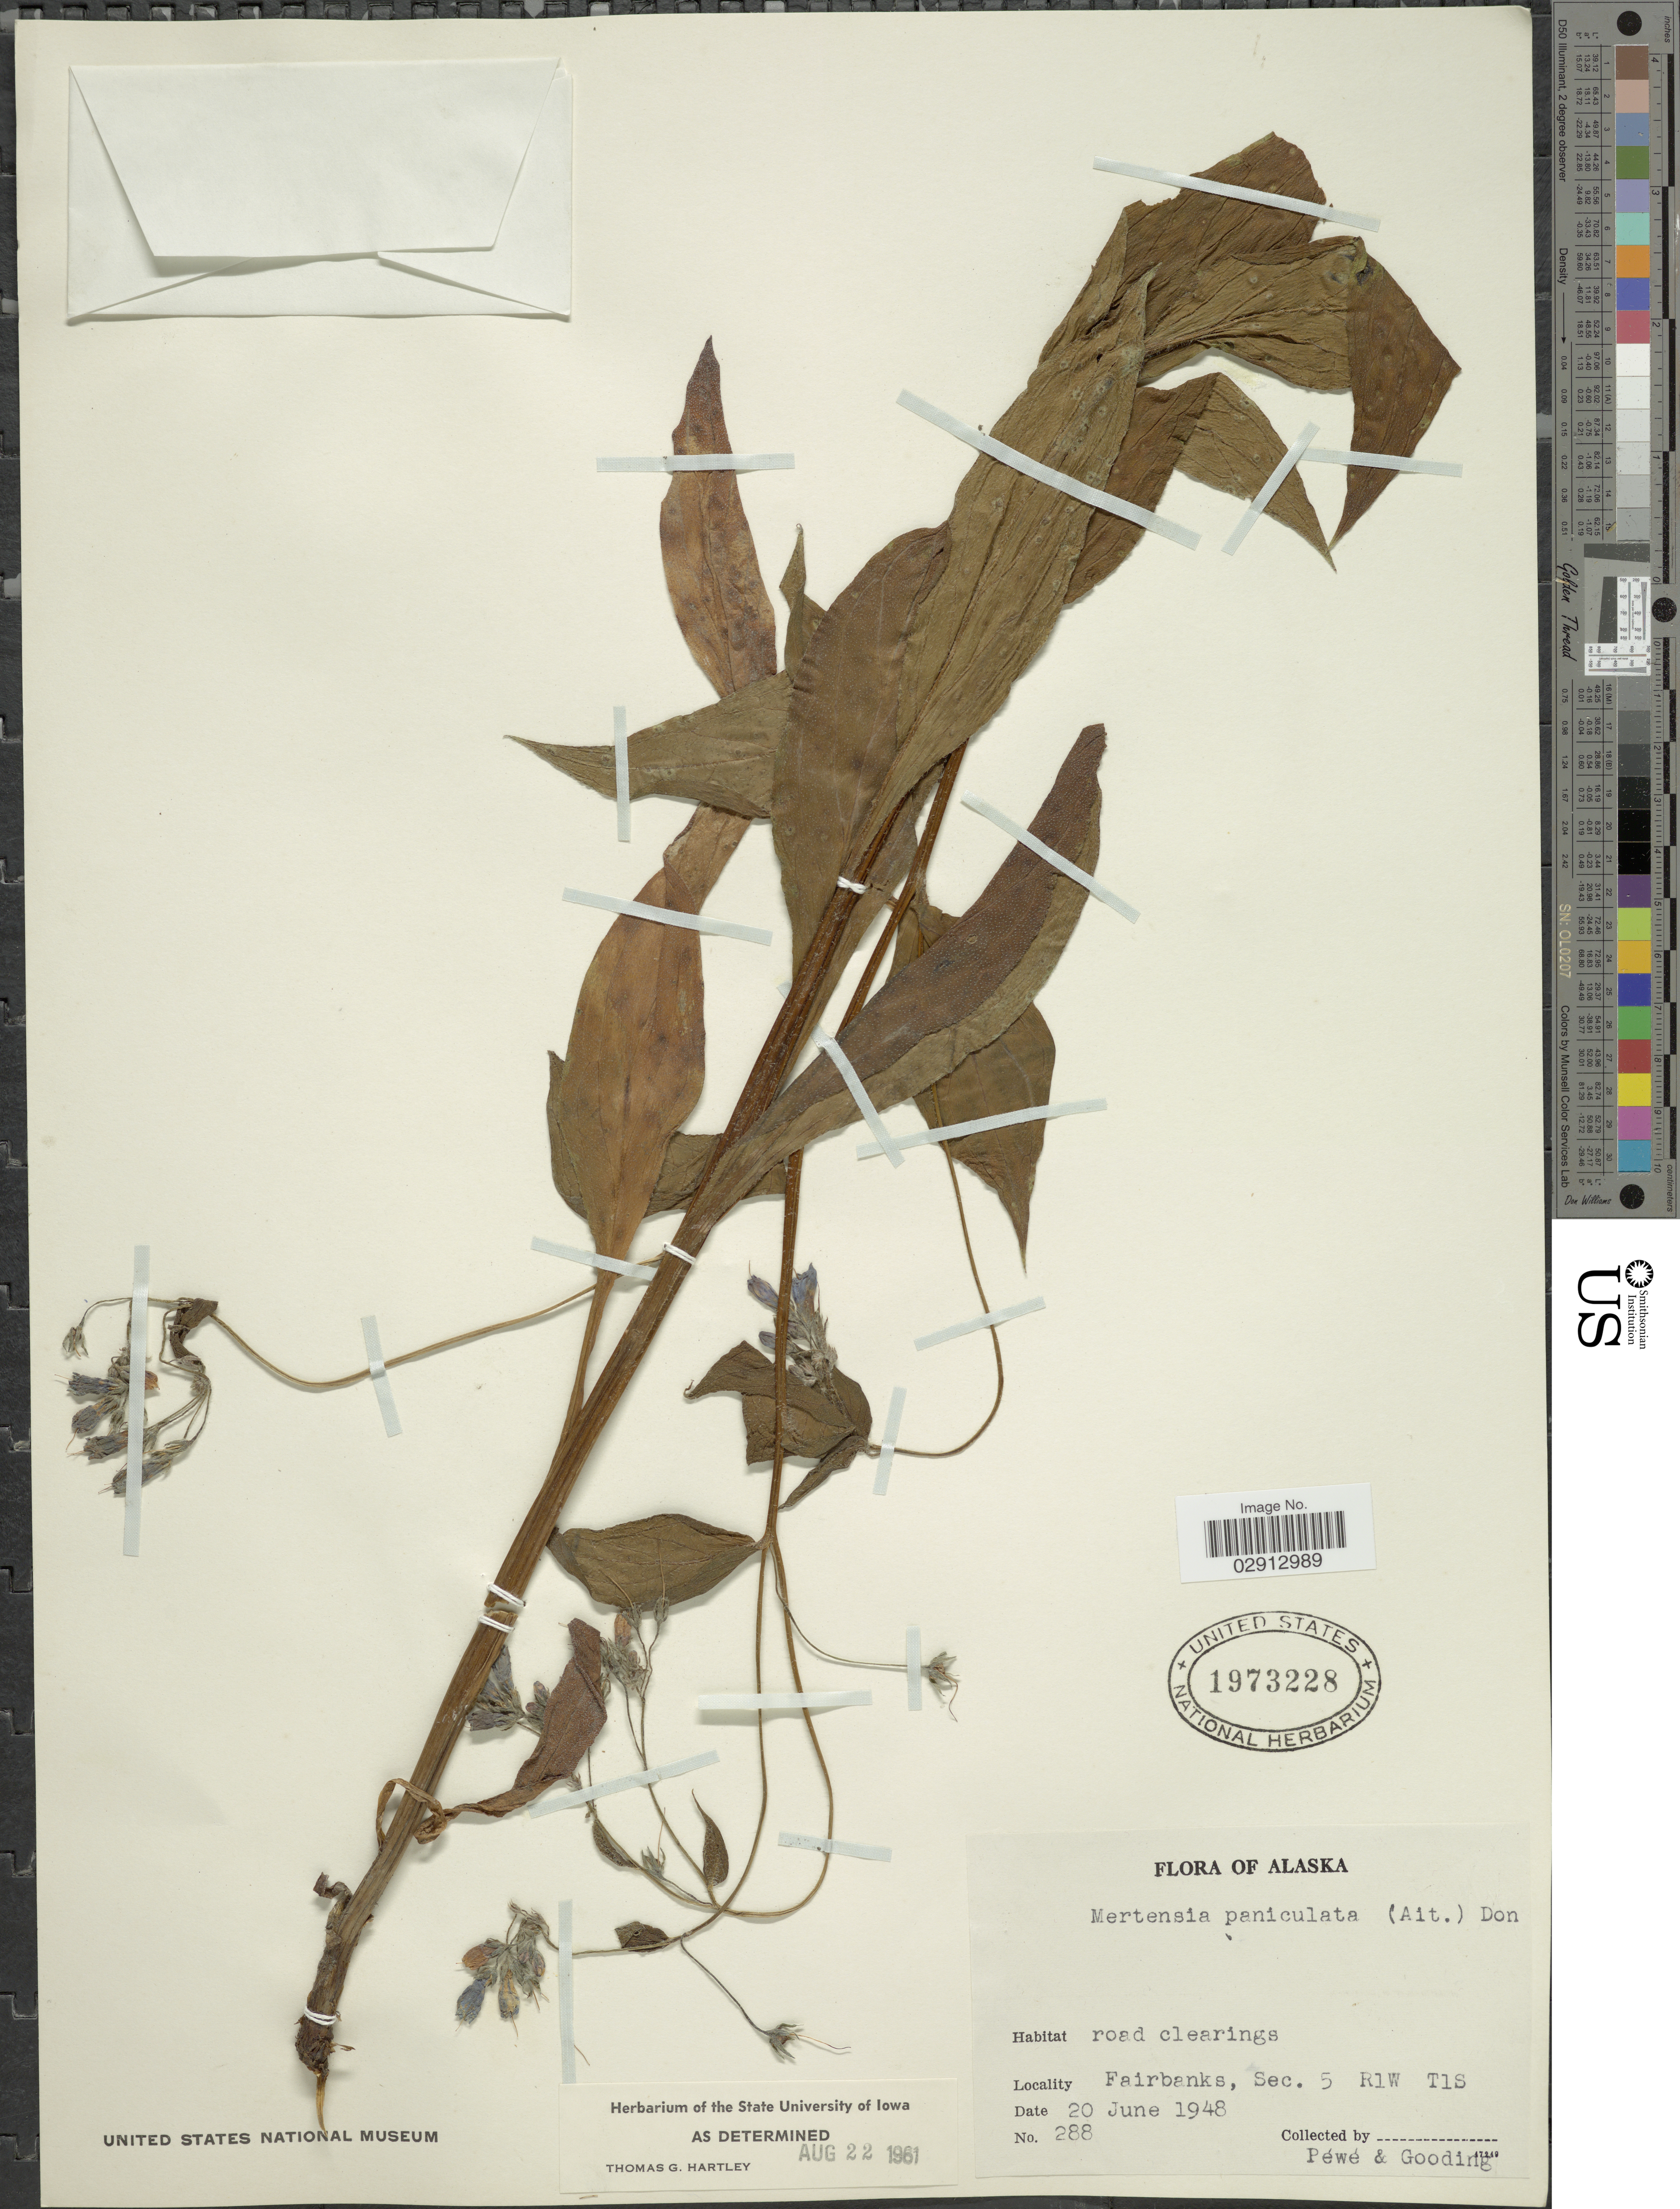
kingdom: Plantae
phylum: Tracheophyta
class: Magnoliopsida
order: Boraginales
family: Boraginaceae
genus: Mertensia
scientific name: Mertensia paniculata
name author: (Aiton) G. Don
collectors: Pewe & Gooding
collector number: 288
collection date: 1948-06-20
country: United States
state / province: Alaska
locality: Fairbanks, SEc. 5 R1W T1S.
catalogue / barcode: US 1973228